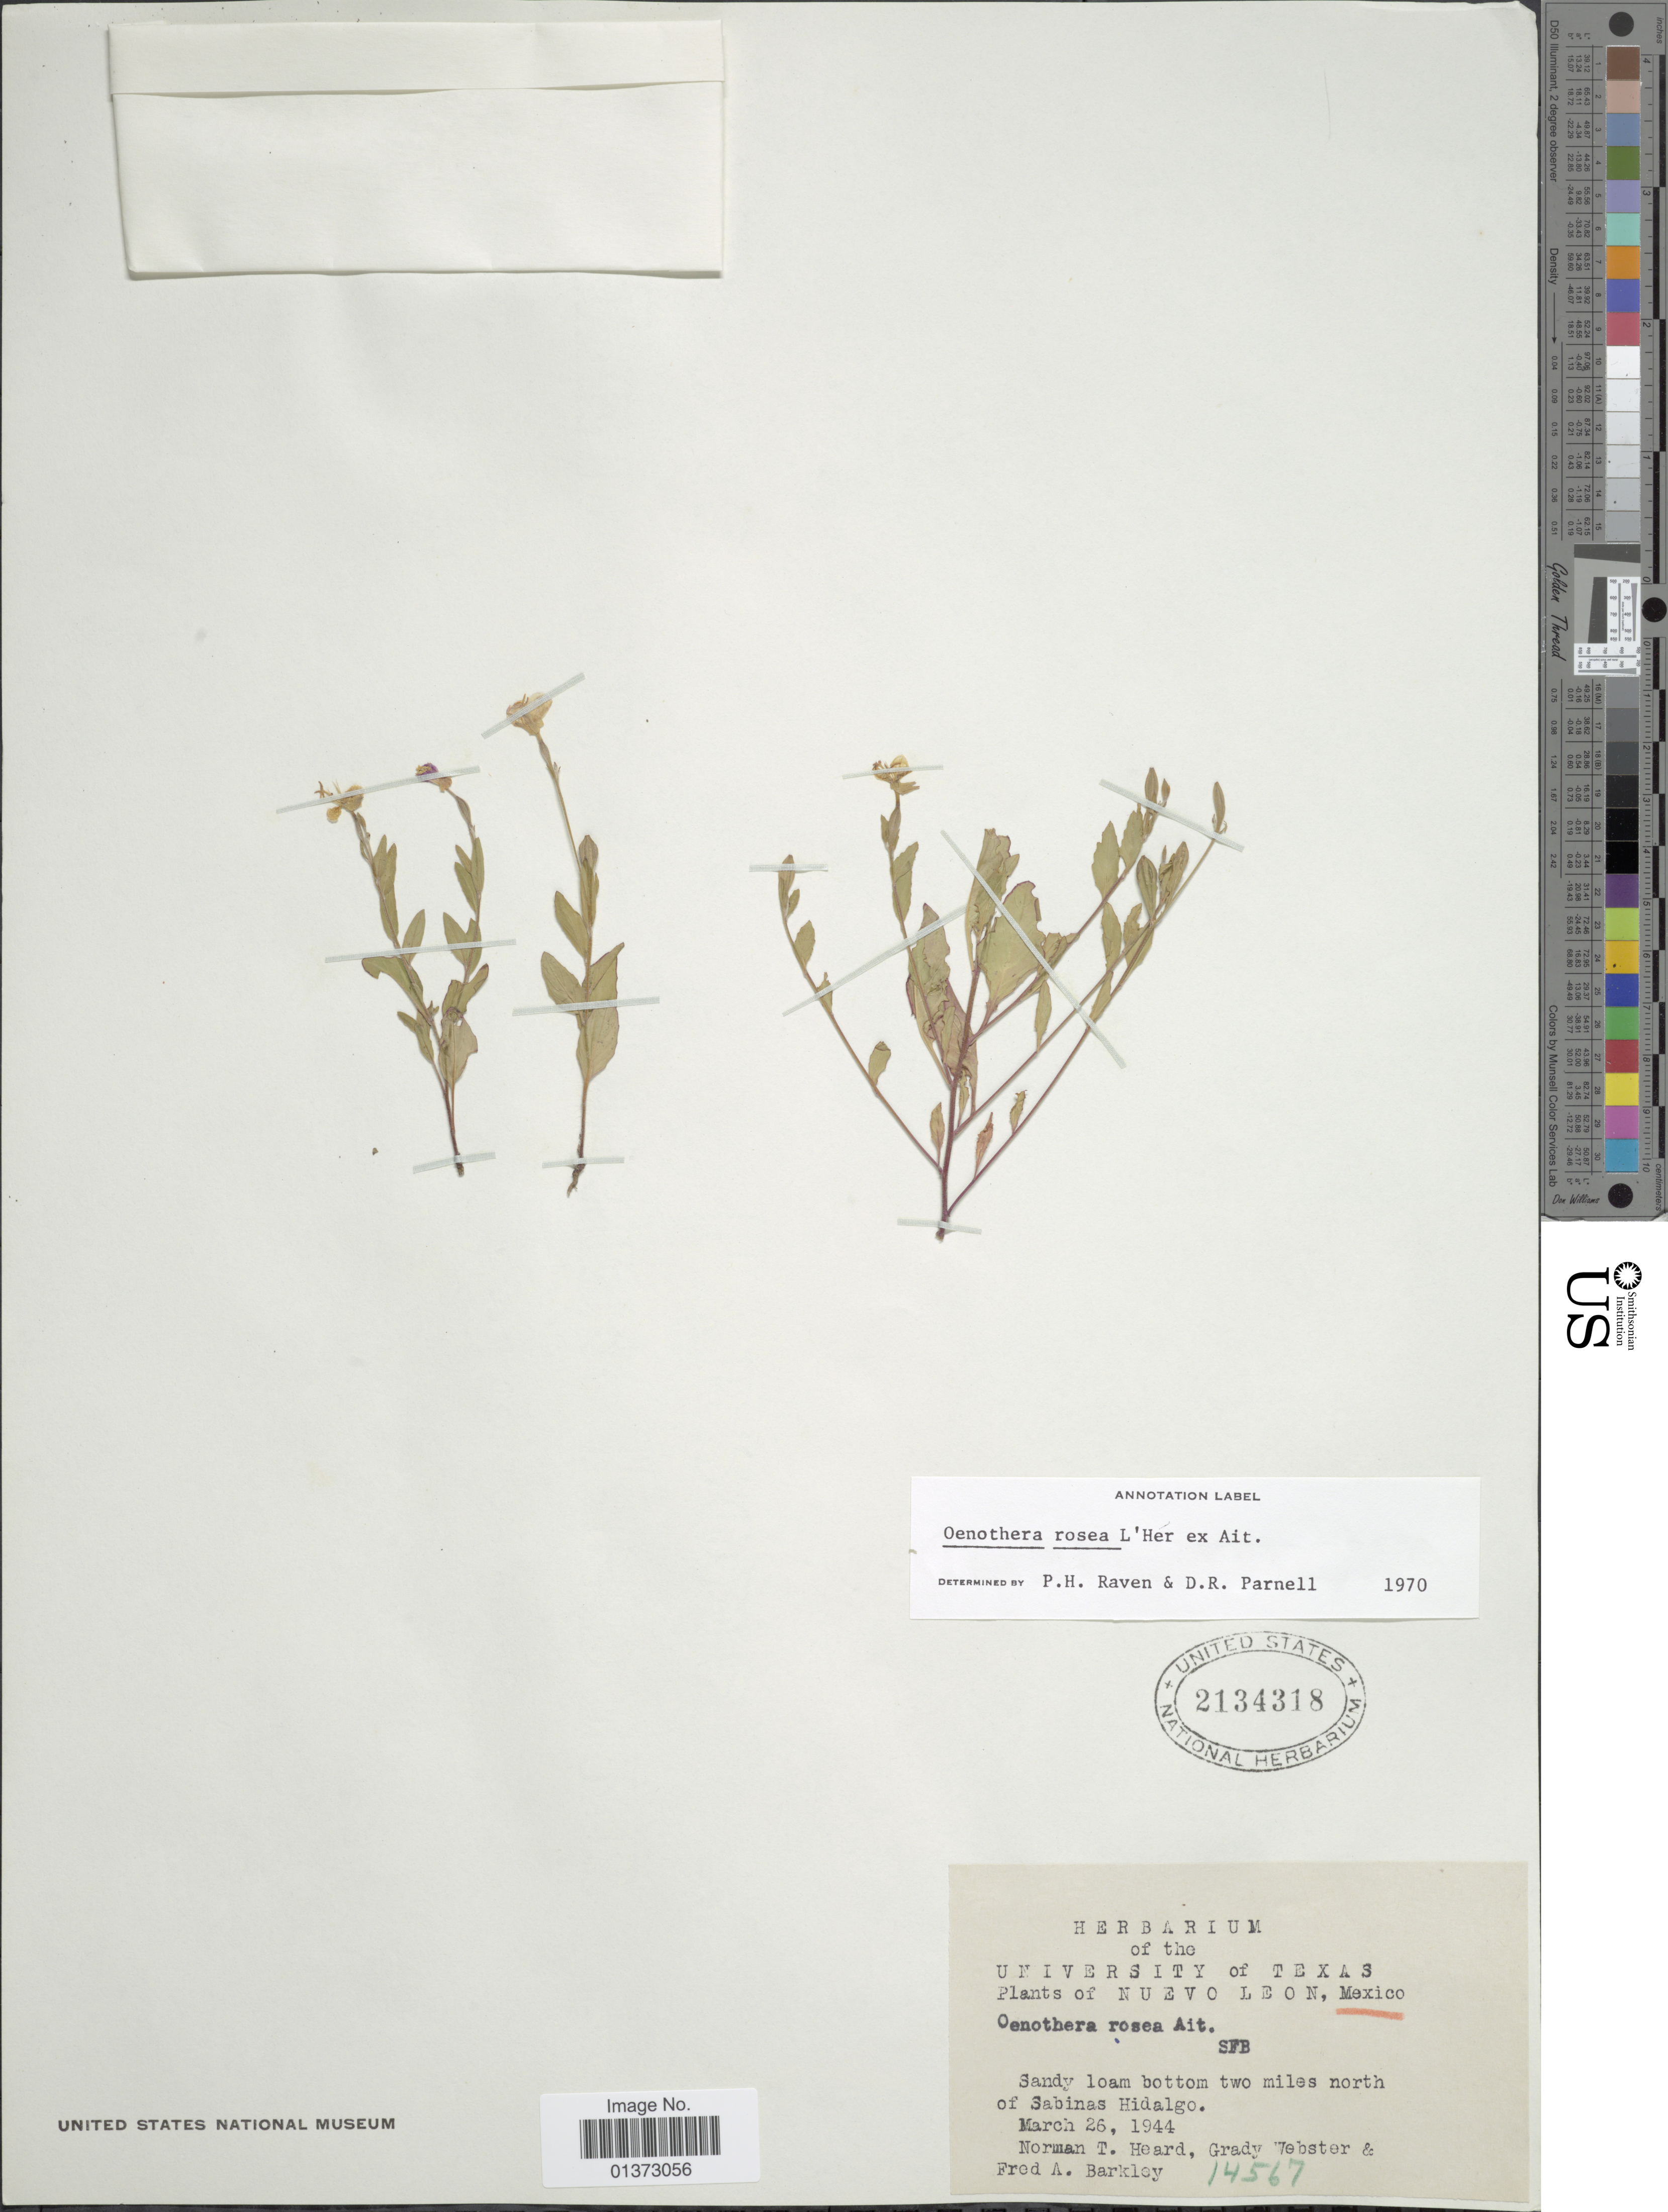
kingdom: Plantae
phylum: Tracheophyta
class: Magnoliopsida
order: Myrtales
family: Onagraceae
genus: Oenothera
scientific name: Oenothera rosea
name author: L'Hér. ex Aiton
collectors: N. Heard, G. L. Webster & F. A. Barkley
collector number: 14567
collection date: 1944-03-26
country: Mexico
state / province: Hidalgo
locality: Sandy loam bottom two miles north of Sabinas Hidalgo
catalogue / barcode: US 2134318